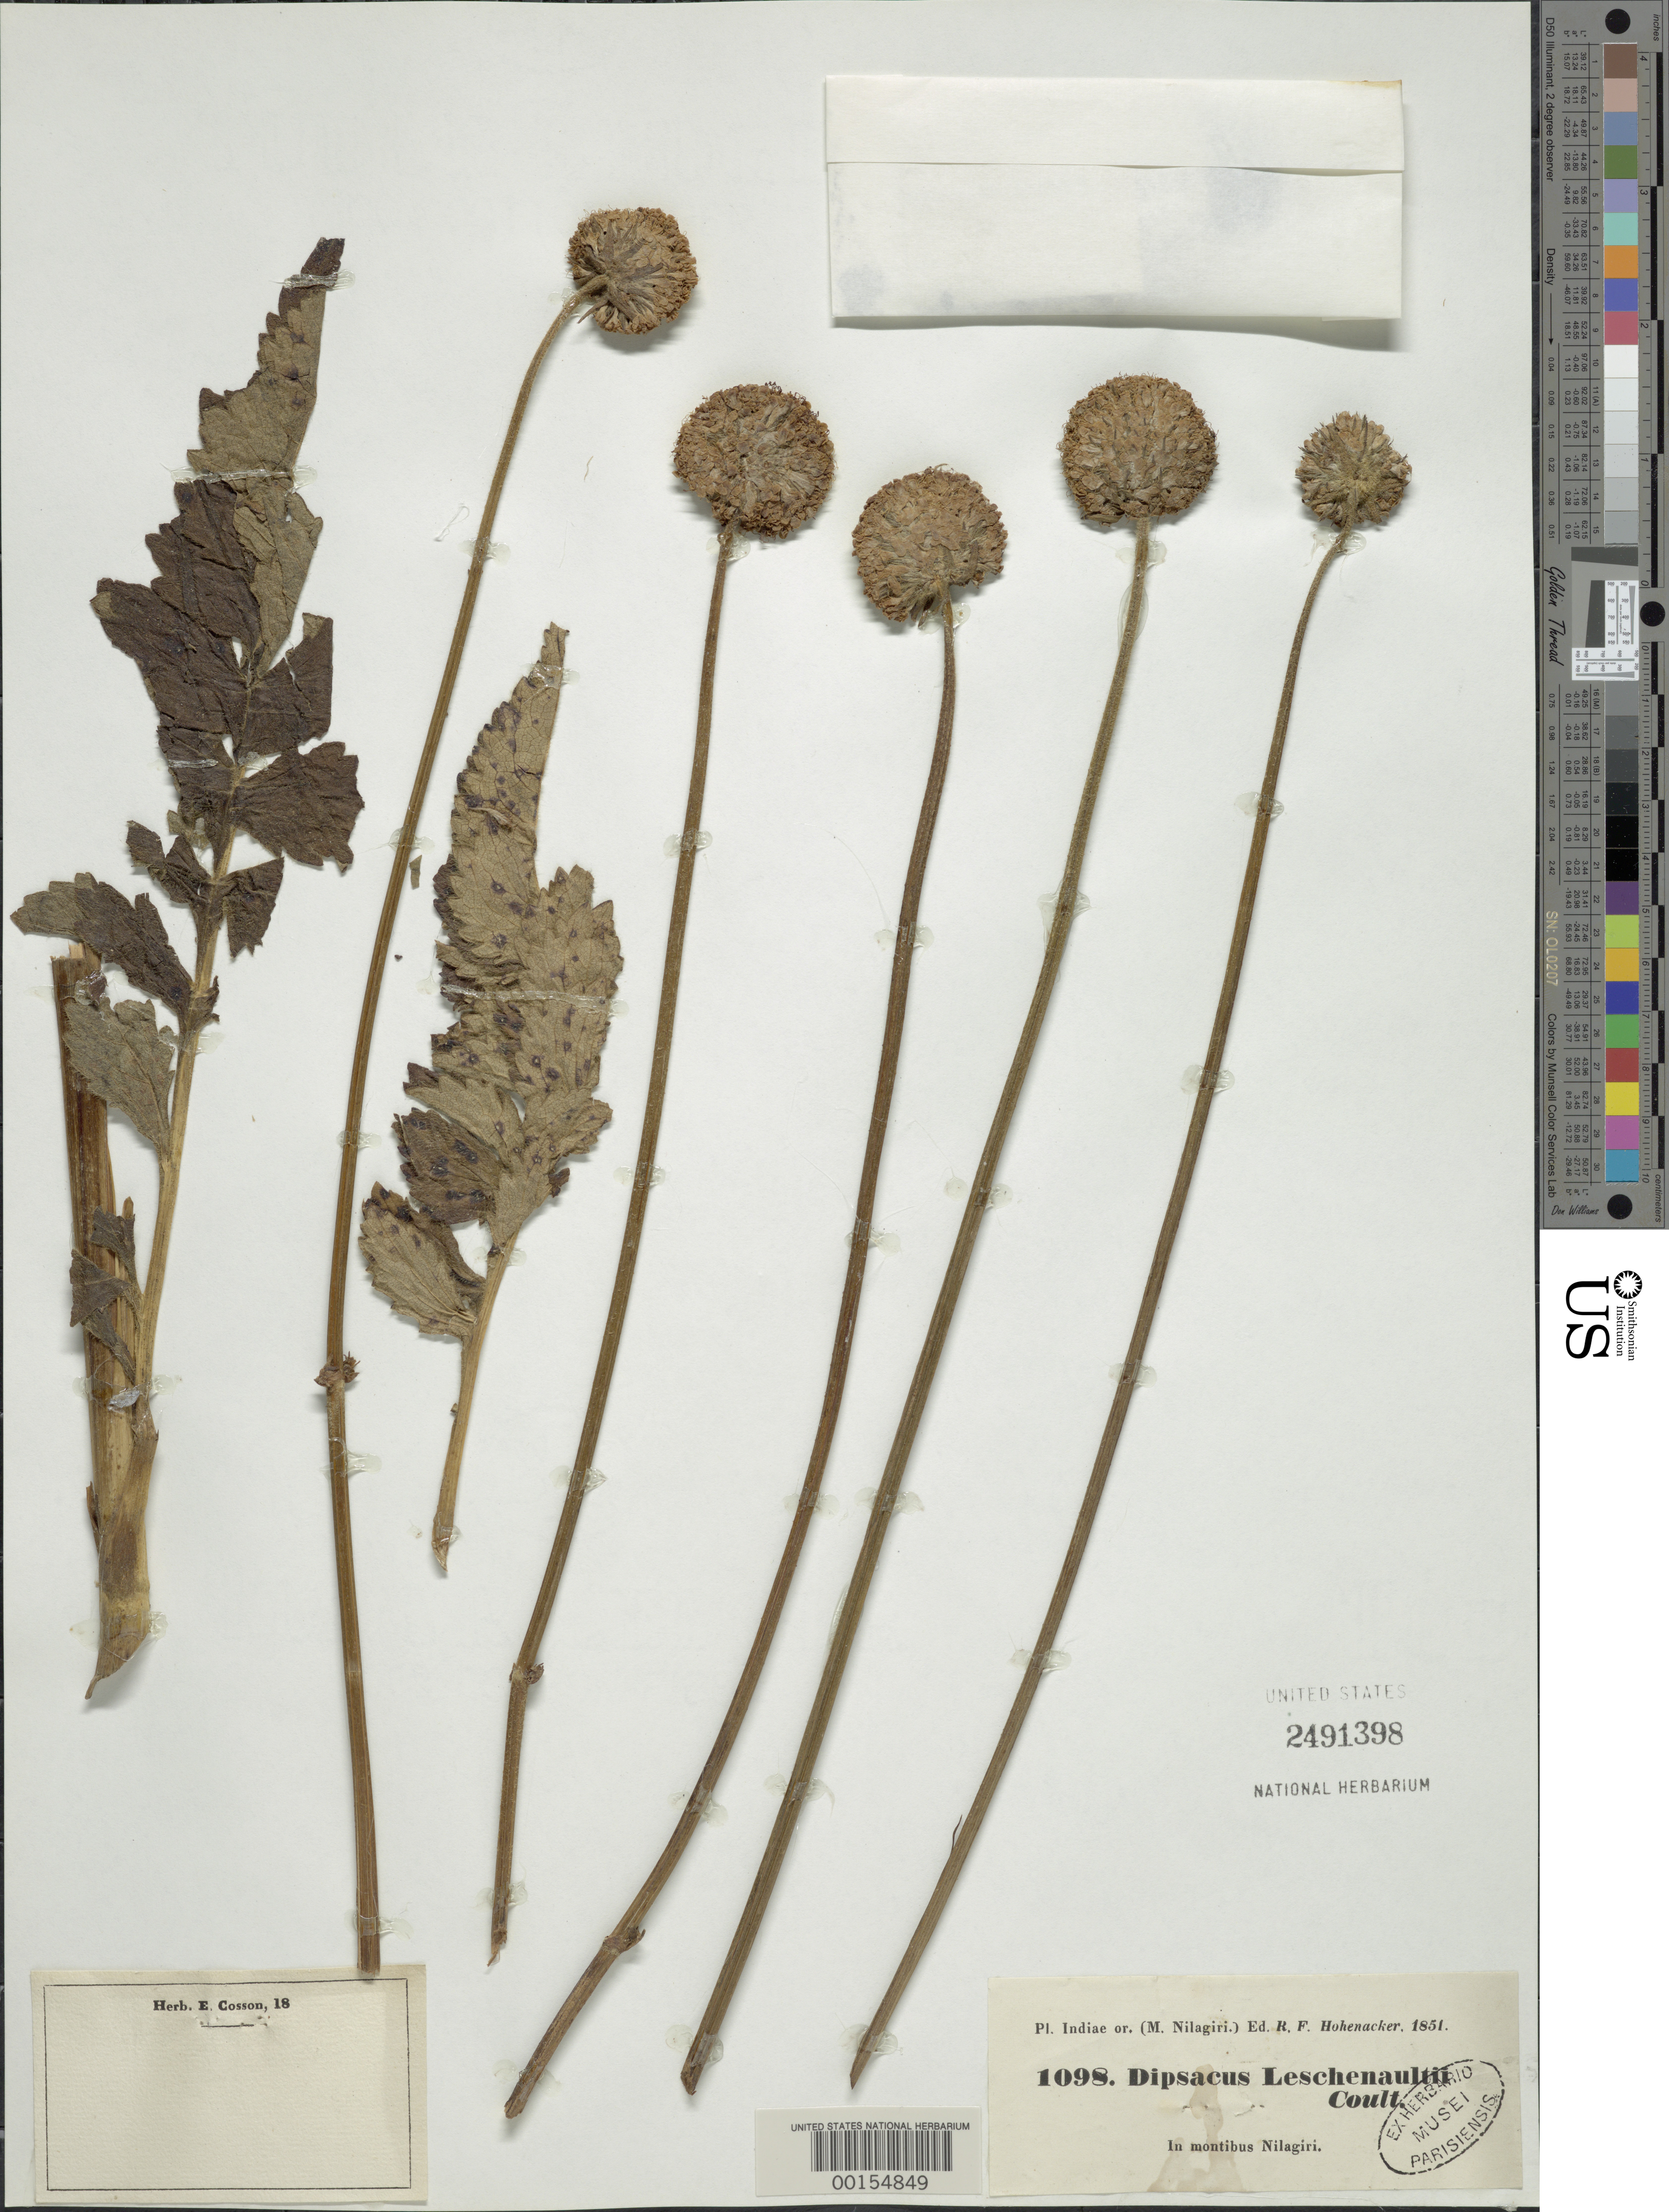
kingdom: Plantae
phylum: Tracheophyta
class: Magnoliopsida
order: Dipsacales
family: Caprifoliaceae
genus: Dipsacus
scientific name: Dipsacus leschenaultii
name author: Coult. ex DC.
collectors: R. F. Hohenacker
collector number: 1098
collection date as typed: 1852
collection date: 1852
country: India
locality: Nilagiri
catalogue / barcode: US 2491398